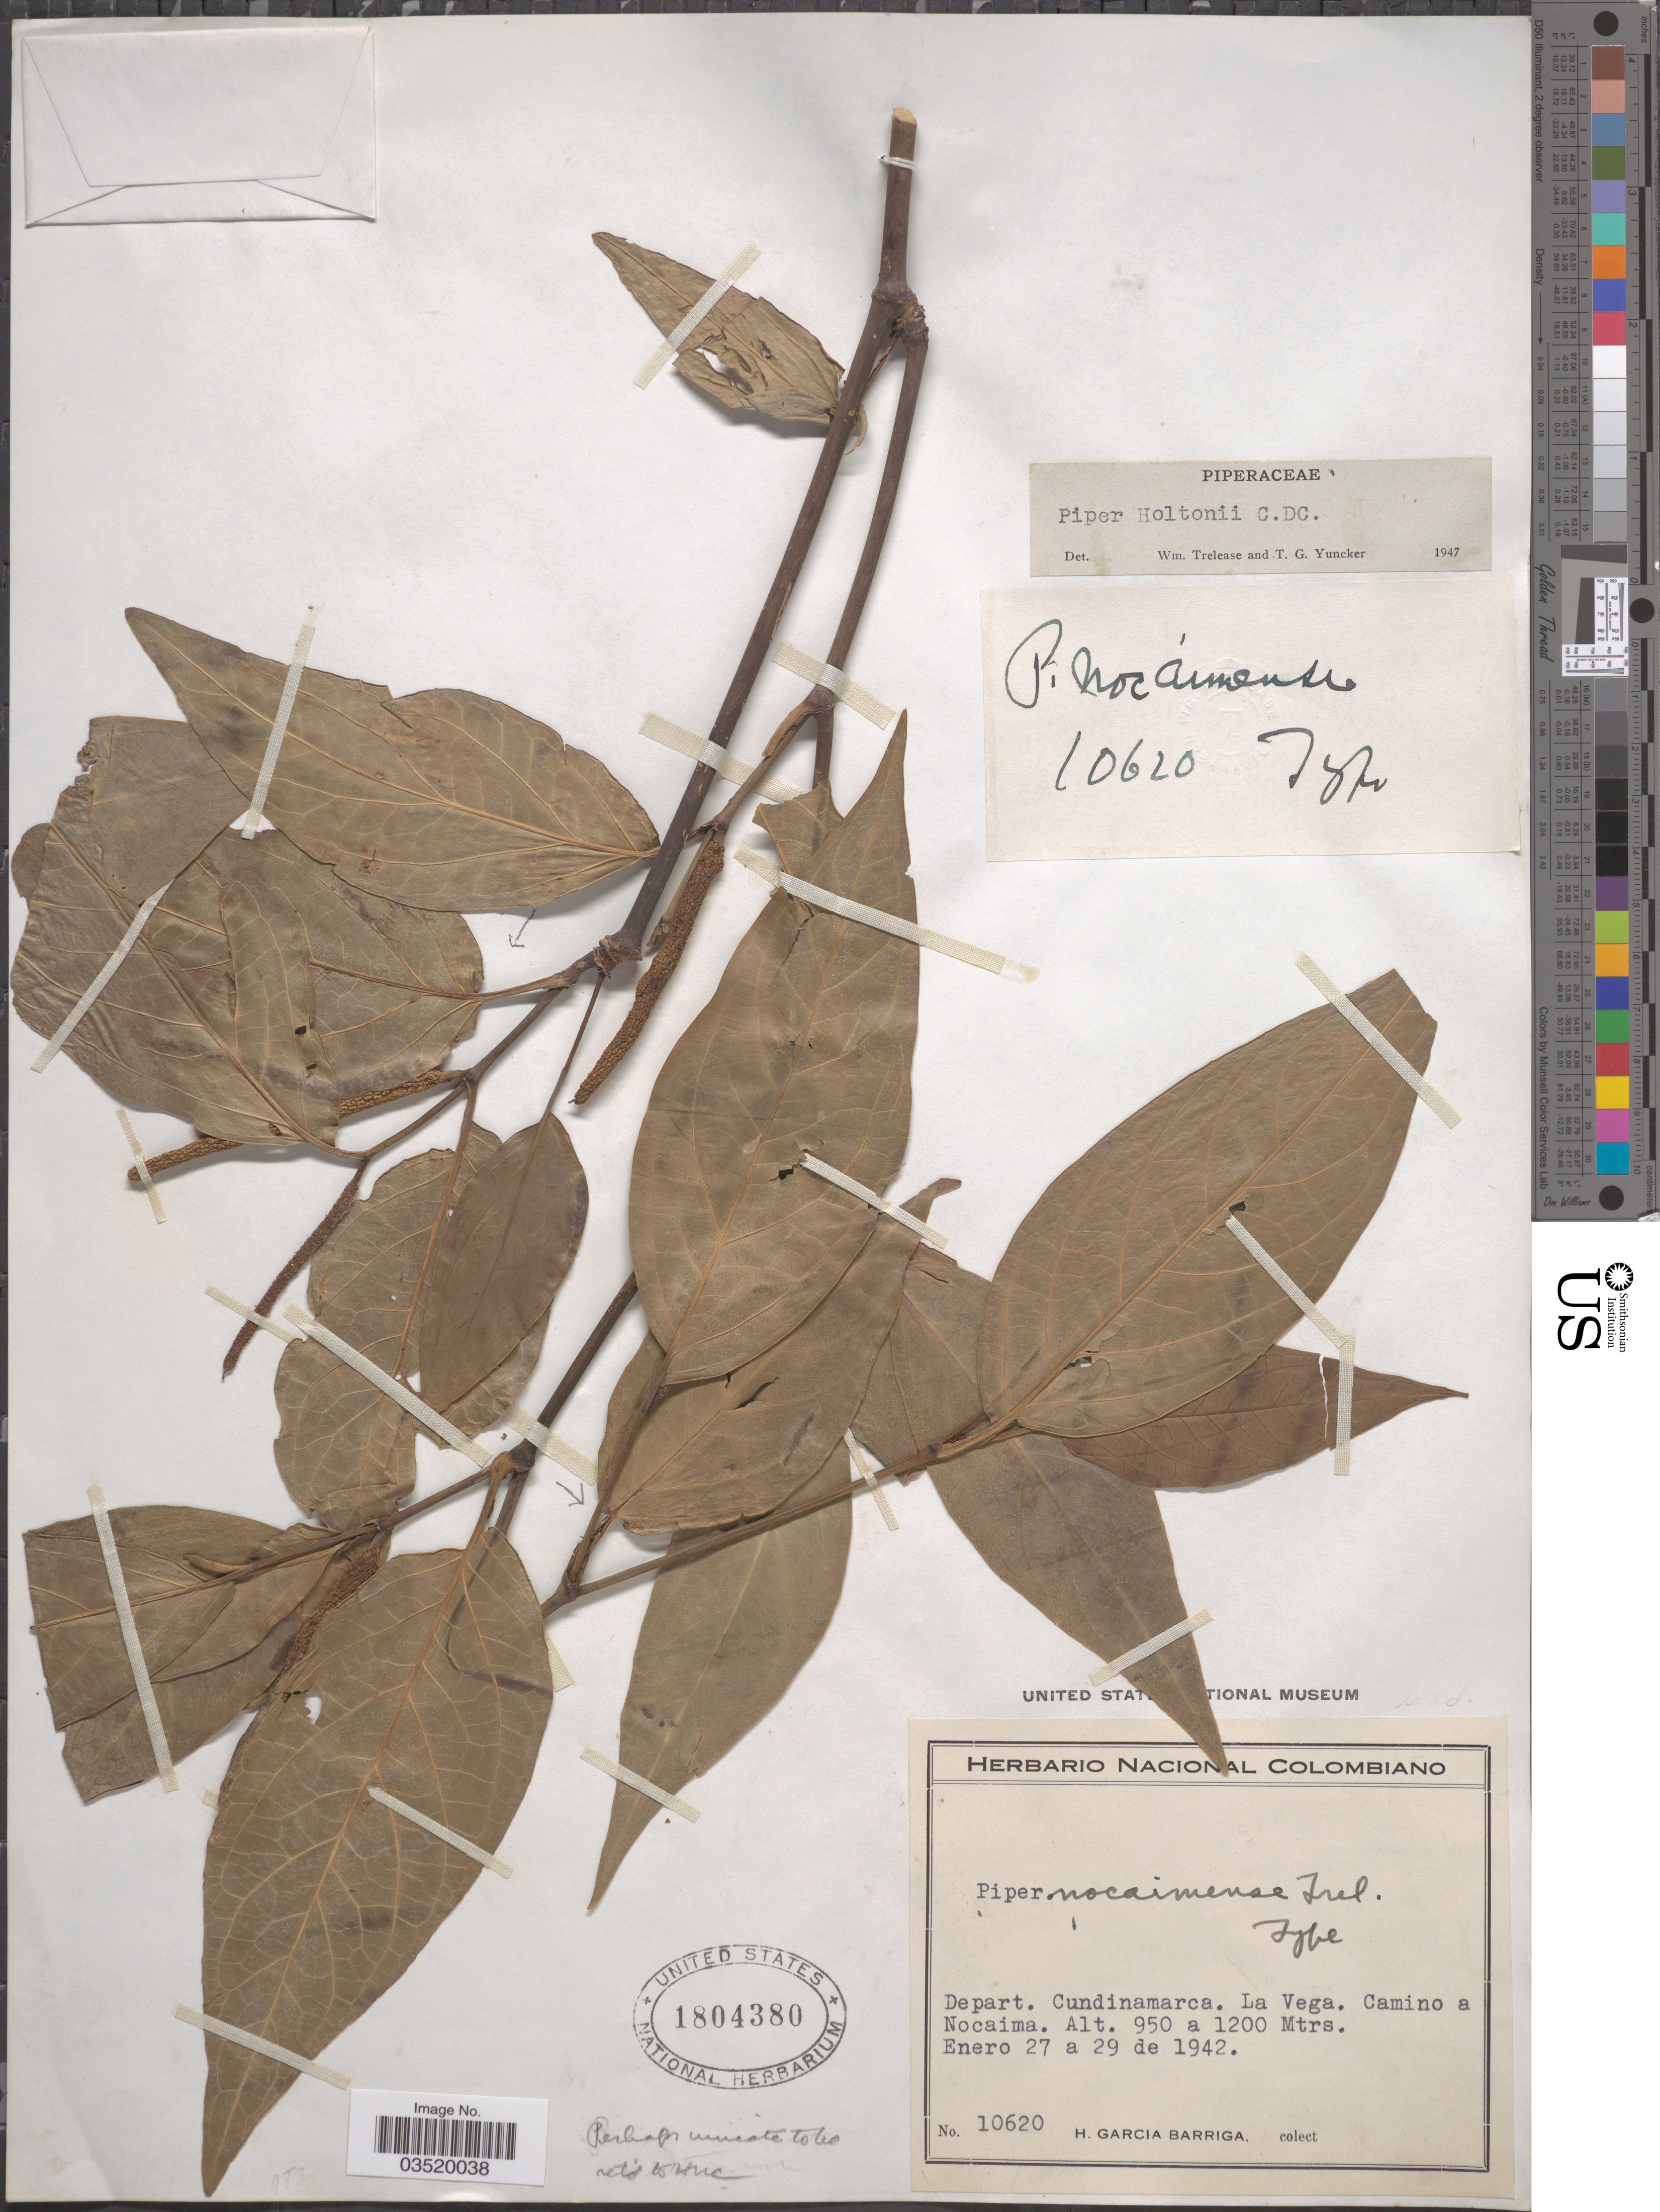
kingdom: Plantae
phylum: Tracheophyta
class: Magnoliopsida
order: Piperales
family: Piperaceae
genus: Piper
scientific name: Piper holtonii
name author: Trel.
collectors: H. García Barriga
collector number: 10620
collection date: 1942-01-27/1942-01-29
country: Colombia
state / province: Cundinamarca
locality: Depart. Cundinamarca. La Vega. Camino a Nocaima.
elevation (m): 950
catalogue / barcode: US 1804380